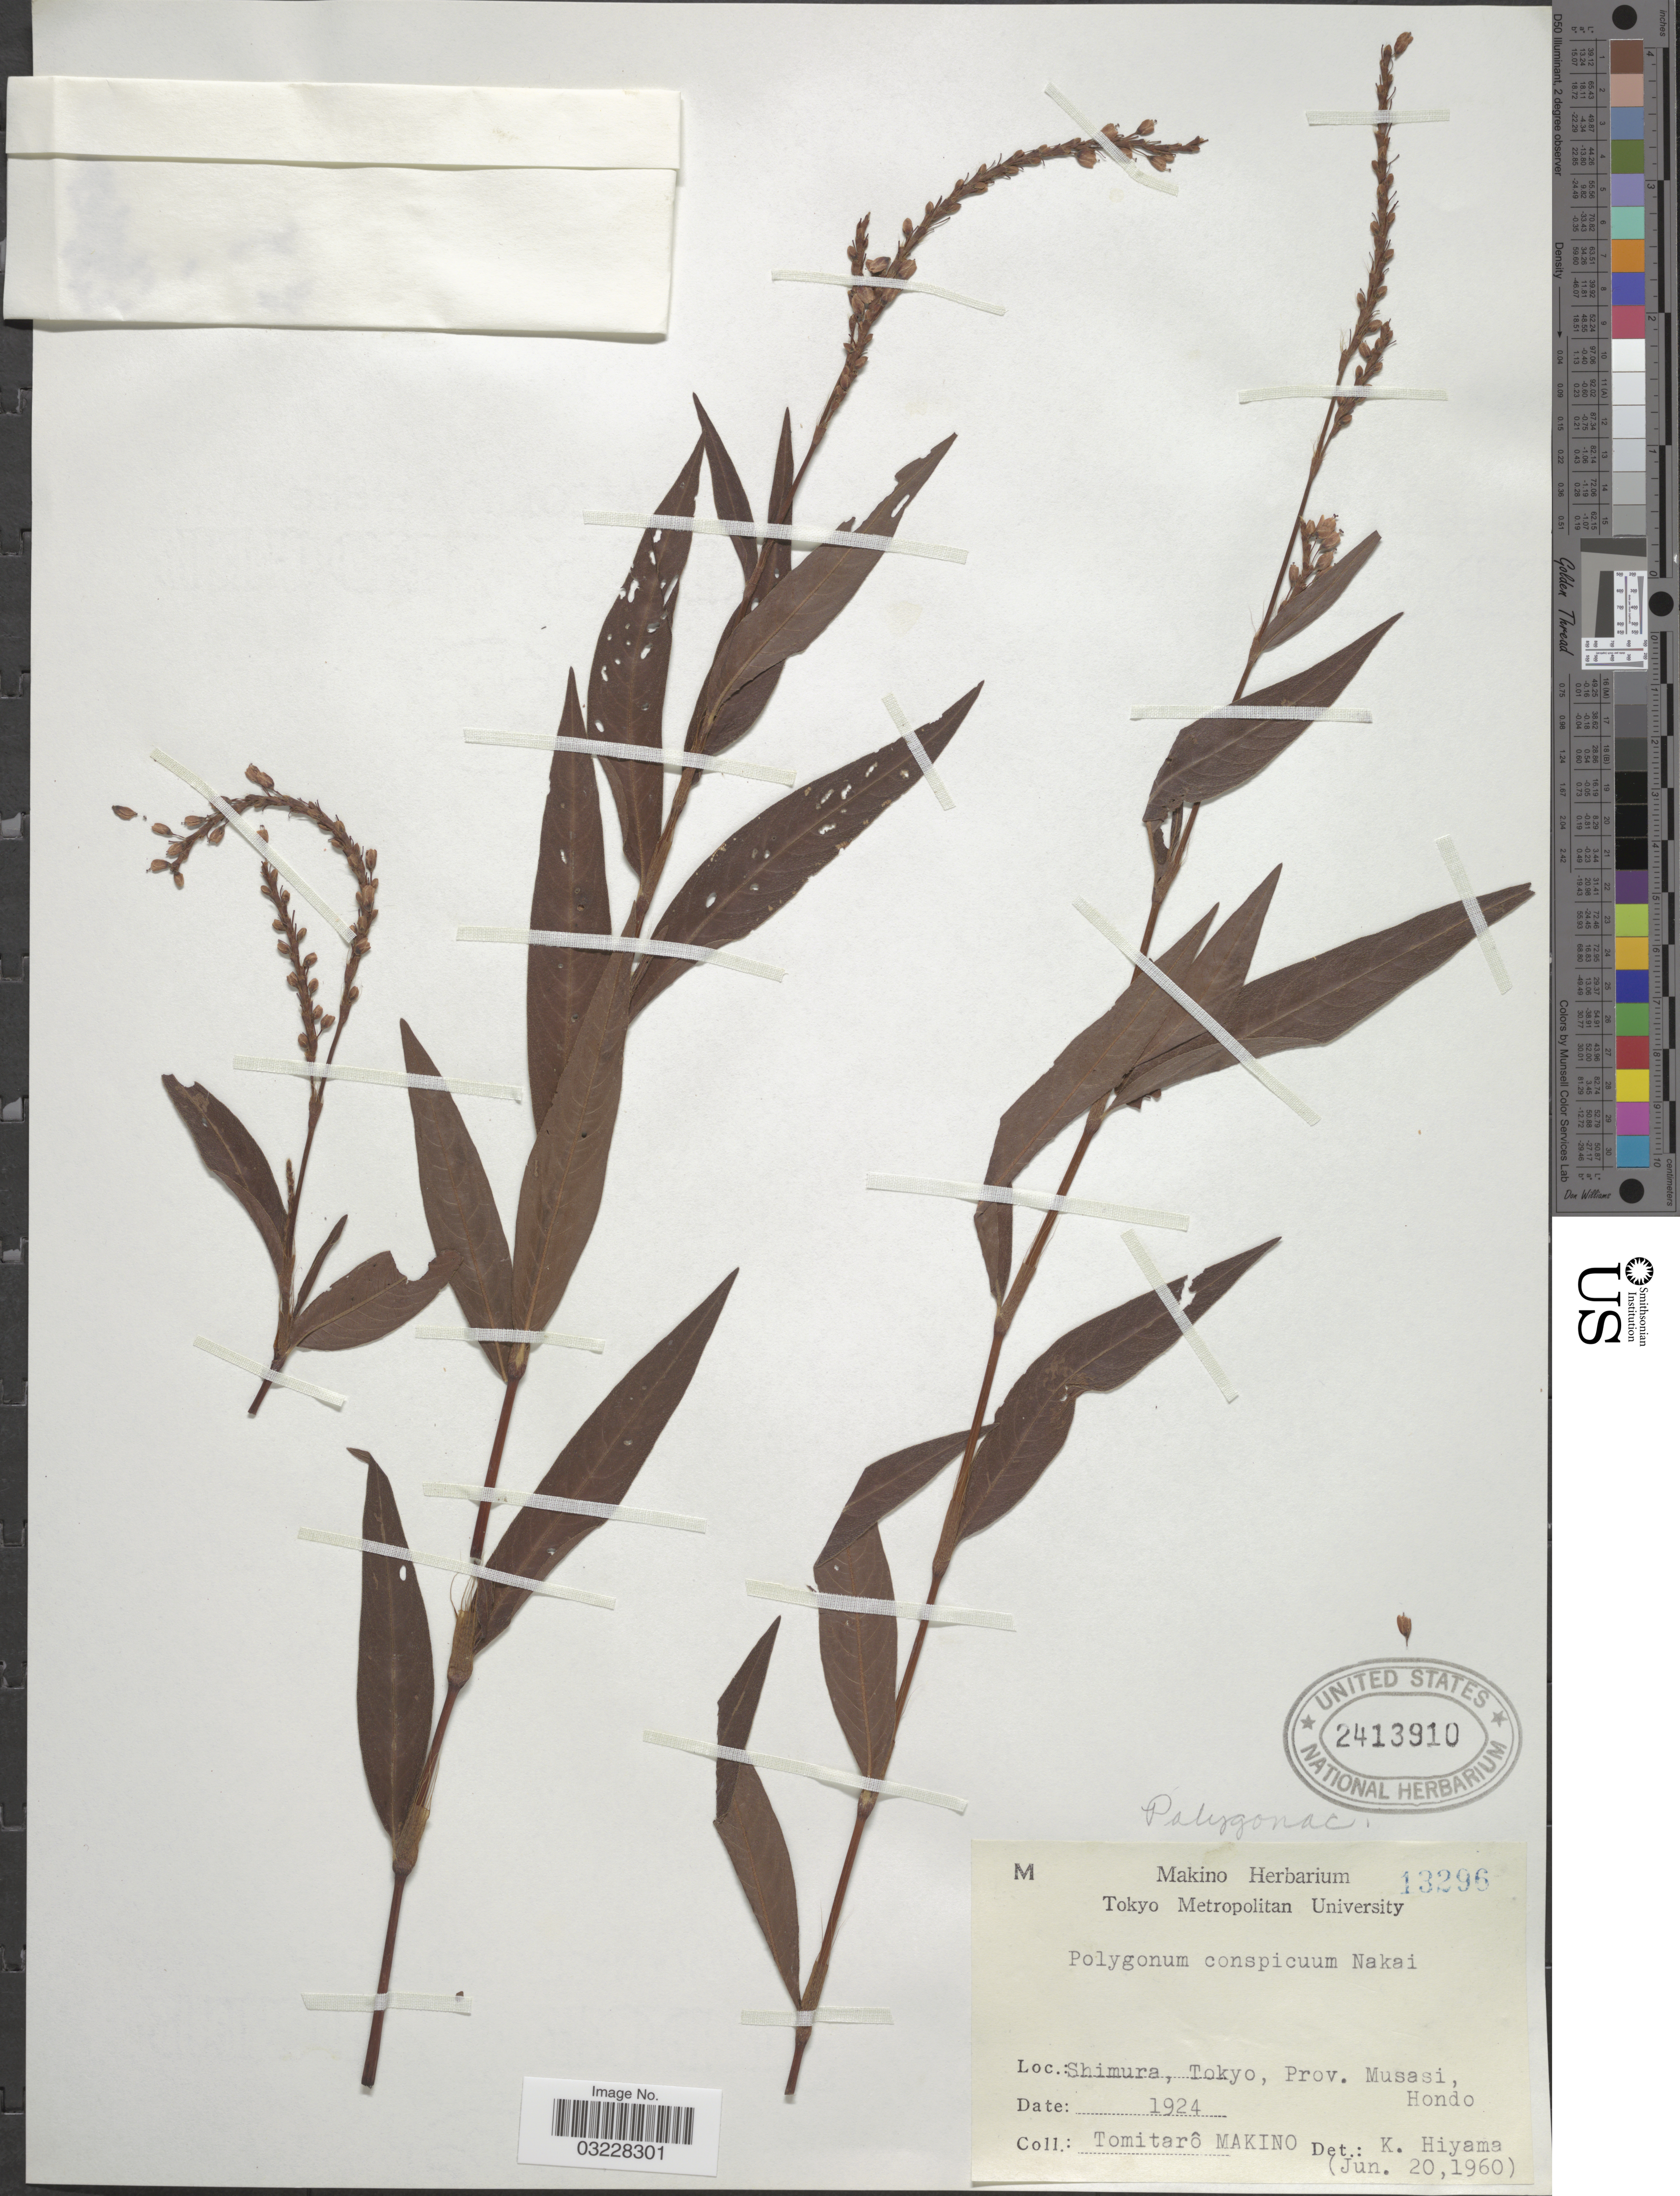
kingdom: Plantae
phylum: Tracheophyta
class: Magnoliopsida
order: Caryophyllales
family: Polygonaceae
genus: Polygonum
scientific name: Polygonum conspicuum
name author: Nakai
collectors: T. Makino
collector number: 13296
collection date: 1924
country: Japan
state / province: Tokyo, Federal City of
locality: Shimura, Tokyo, Prov. Musasi, Hondo.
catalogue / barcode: US 2413910